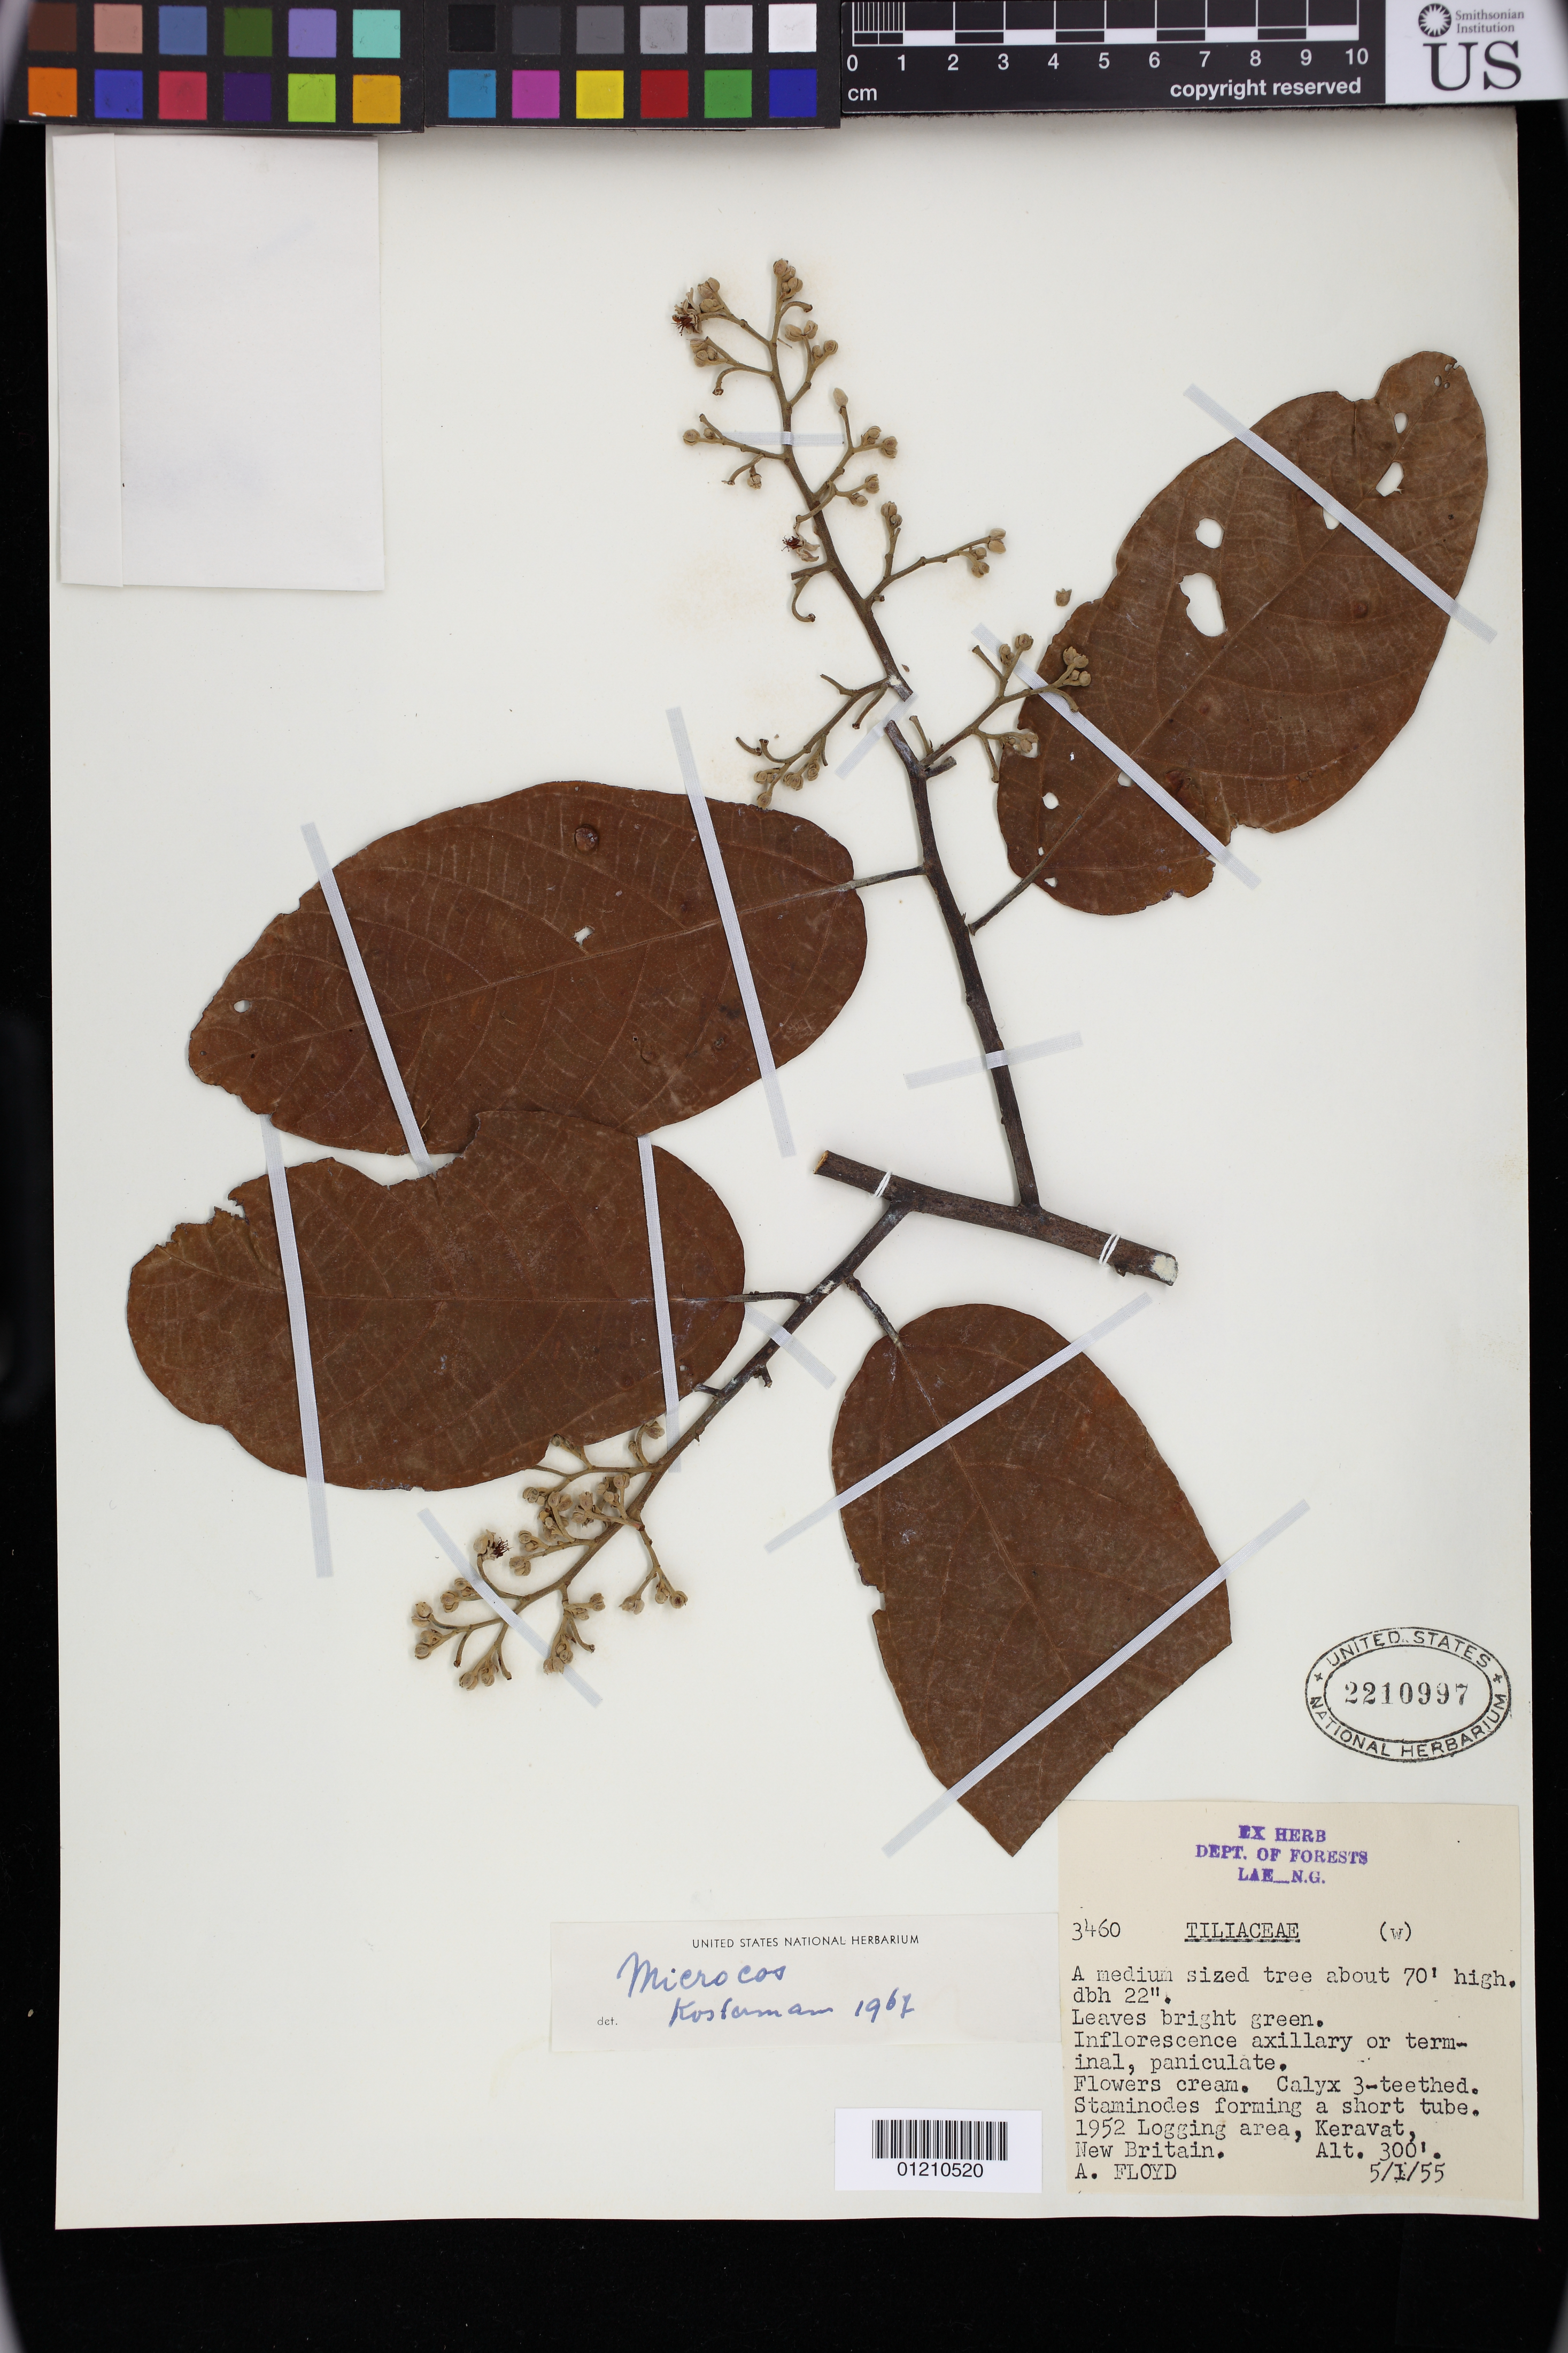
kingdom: Plantae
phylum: Tracheophyta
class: Magnoliopsida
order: Malvales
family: Malvaceae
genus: Microcos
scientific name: Microcos sp.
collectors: A. Floyd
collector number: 3460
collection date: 1955-05-01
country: Papua New Guinea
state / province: East New Britain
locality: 1952 logging area, Keravat, New Britain.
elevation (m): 91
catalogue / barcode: US 2210997